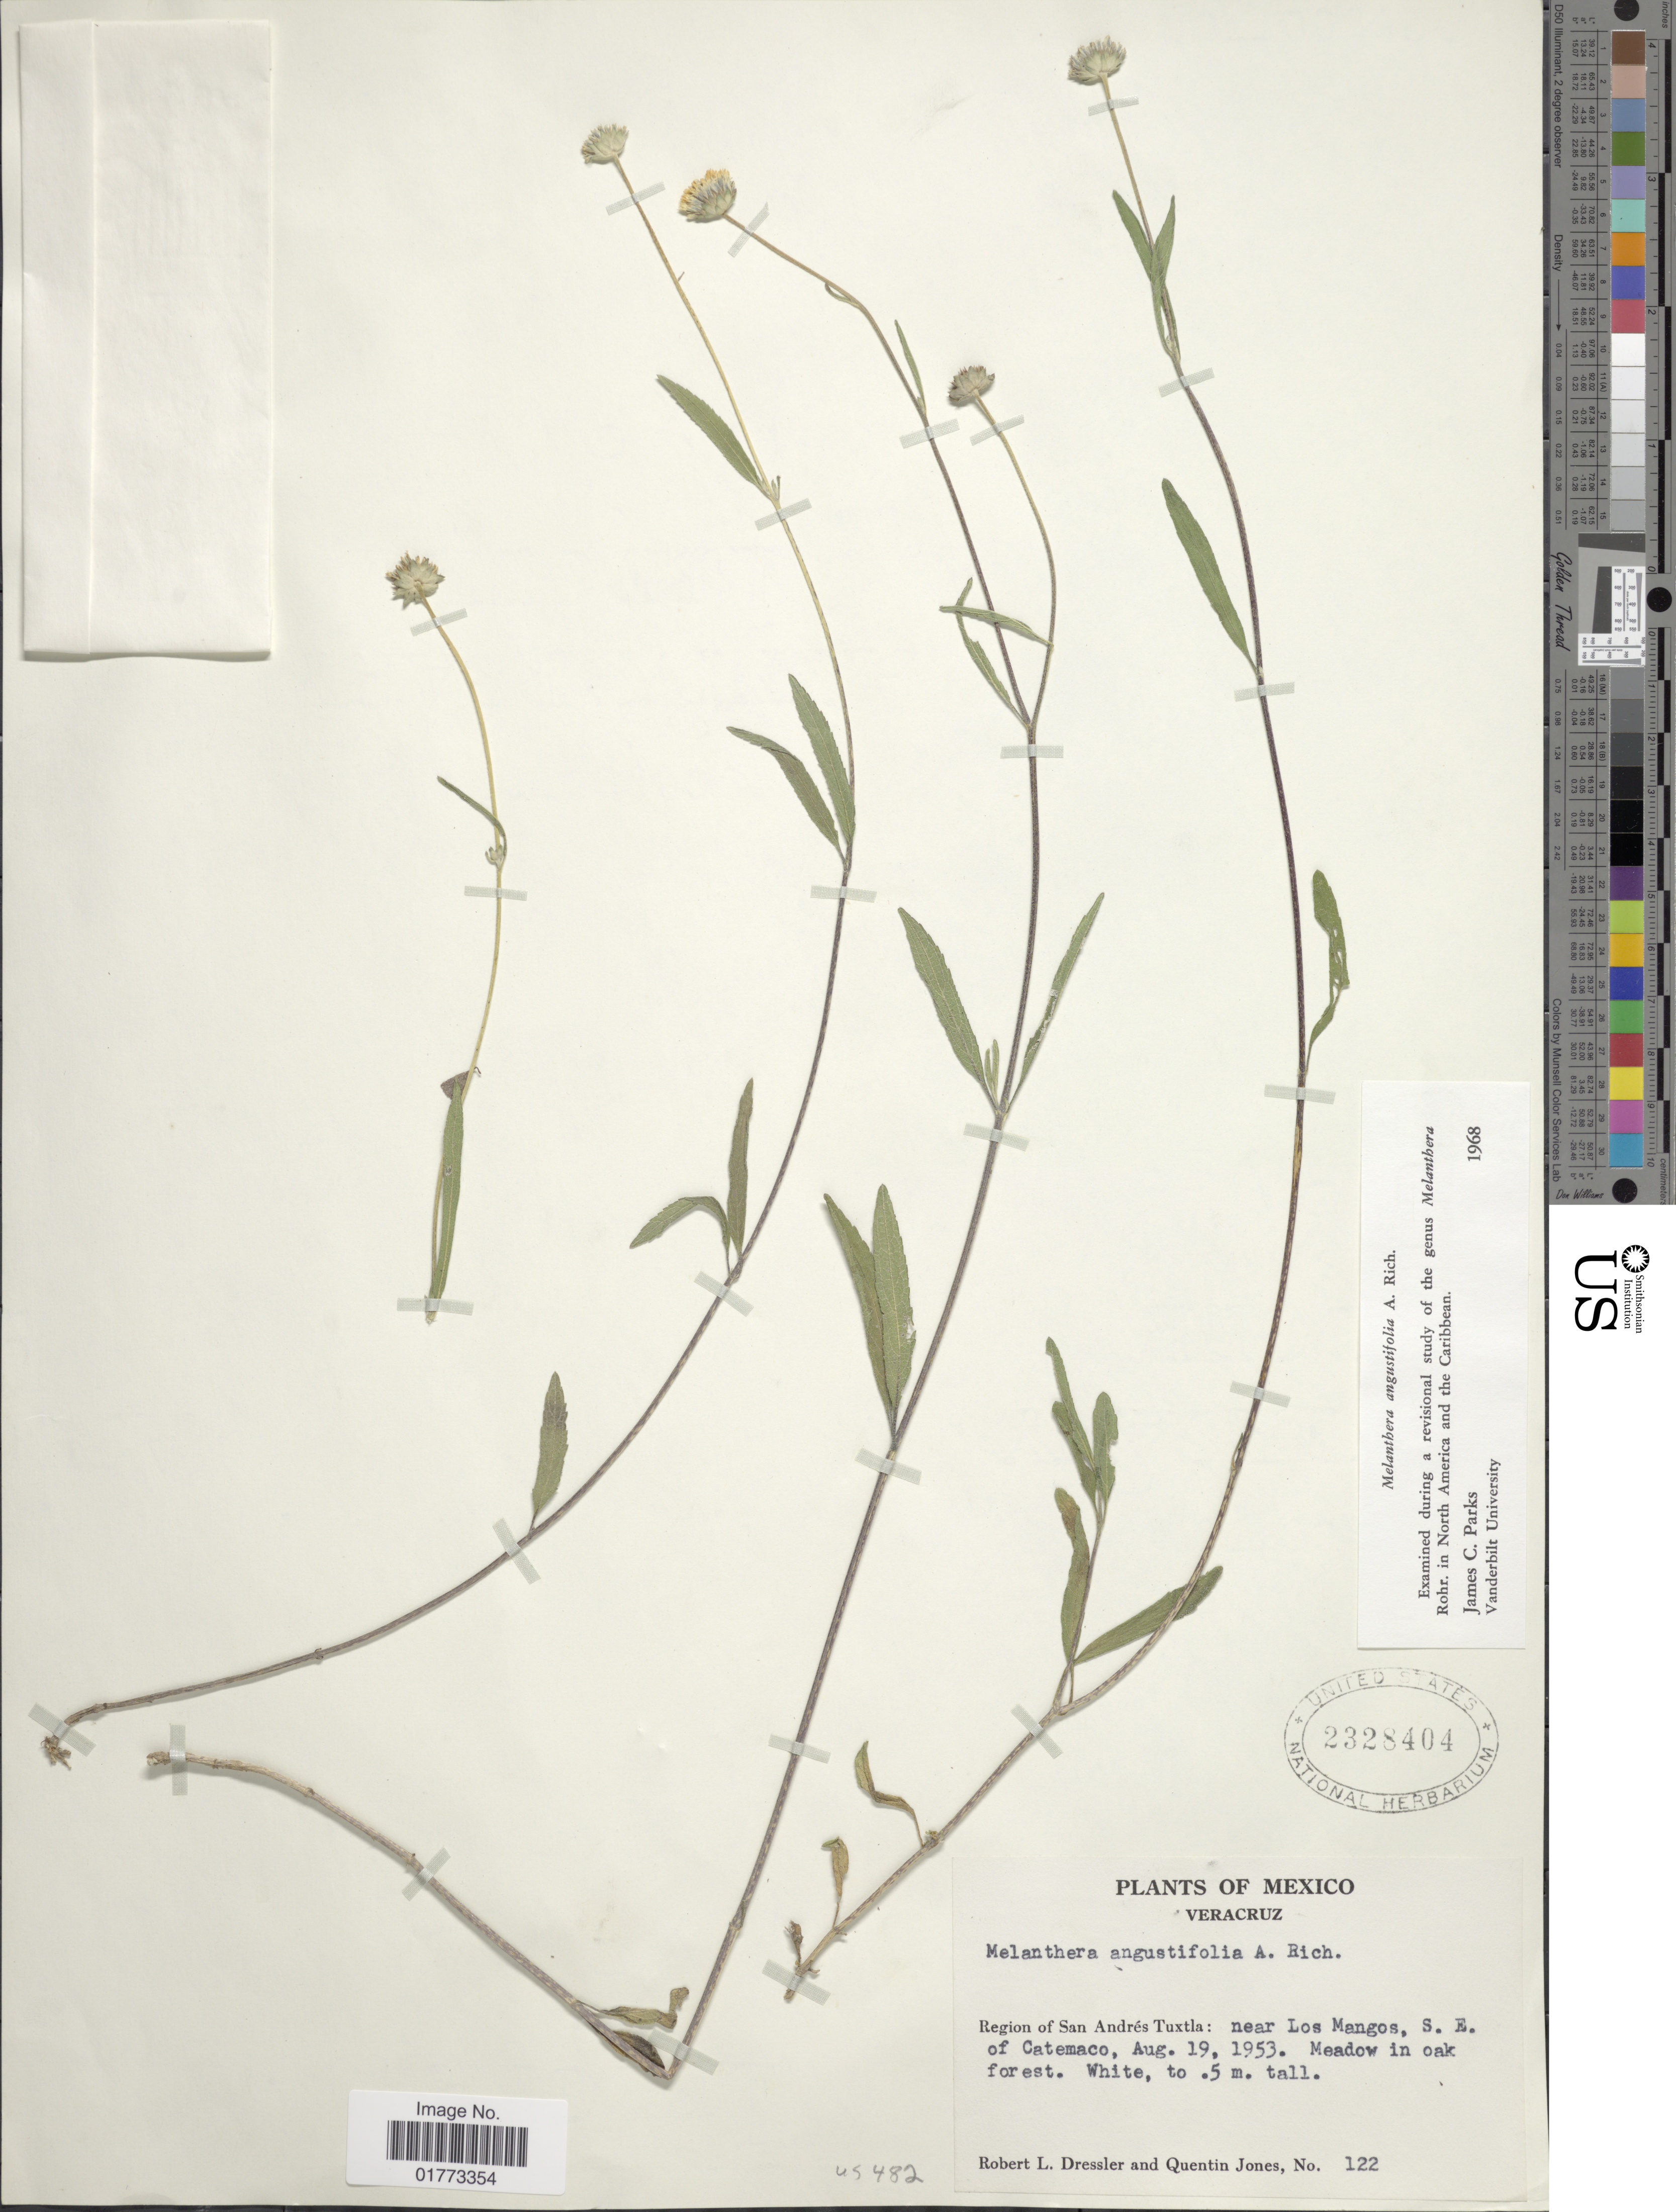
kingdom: Plantae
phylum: Tracheophyta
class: Magnoliopsida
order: Asterales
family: Asteraceae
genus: Melanthera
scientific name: Melanthera angustifolia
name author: A. Rich. in Sagra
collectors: R. Dressler & Q. Jones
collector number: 122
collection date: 1953-08-19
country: Mexico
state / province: Veracruz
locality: Veracruz, Region of San Andrés Tuxtla: near Los Mangos, S. E. of Catemaco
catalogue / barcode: US 2328404